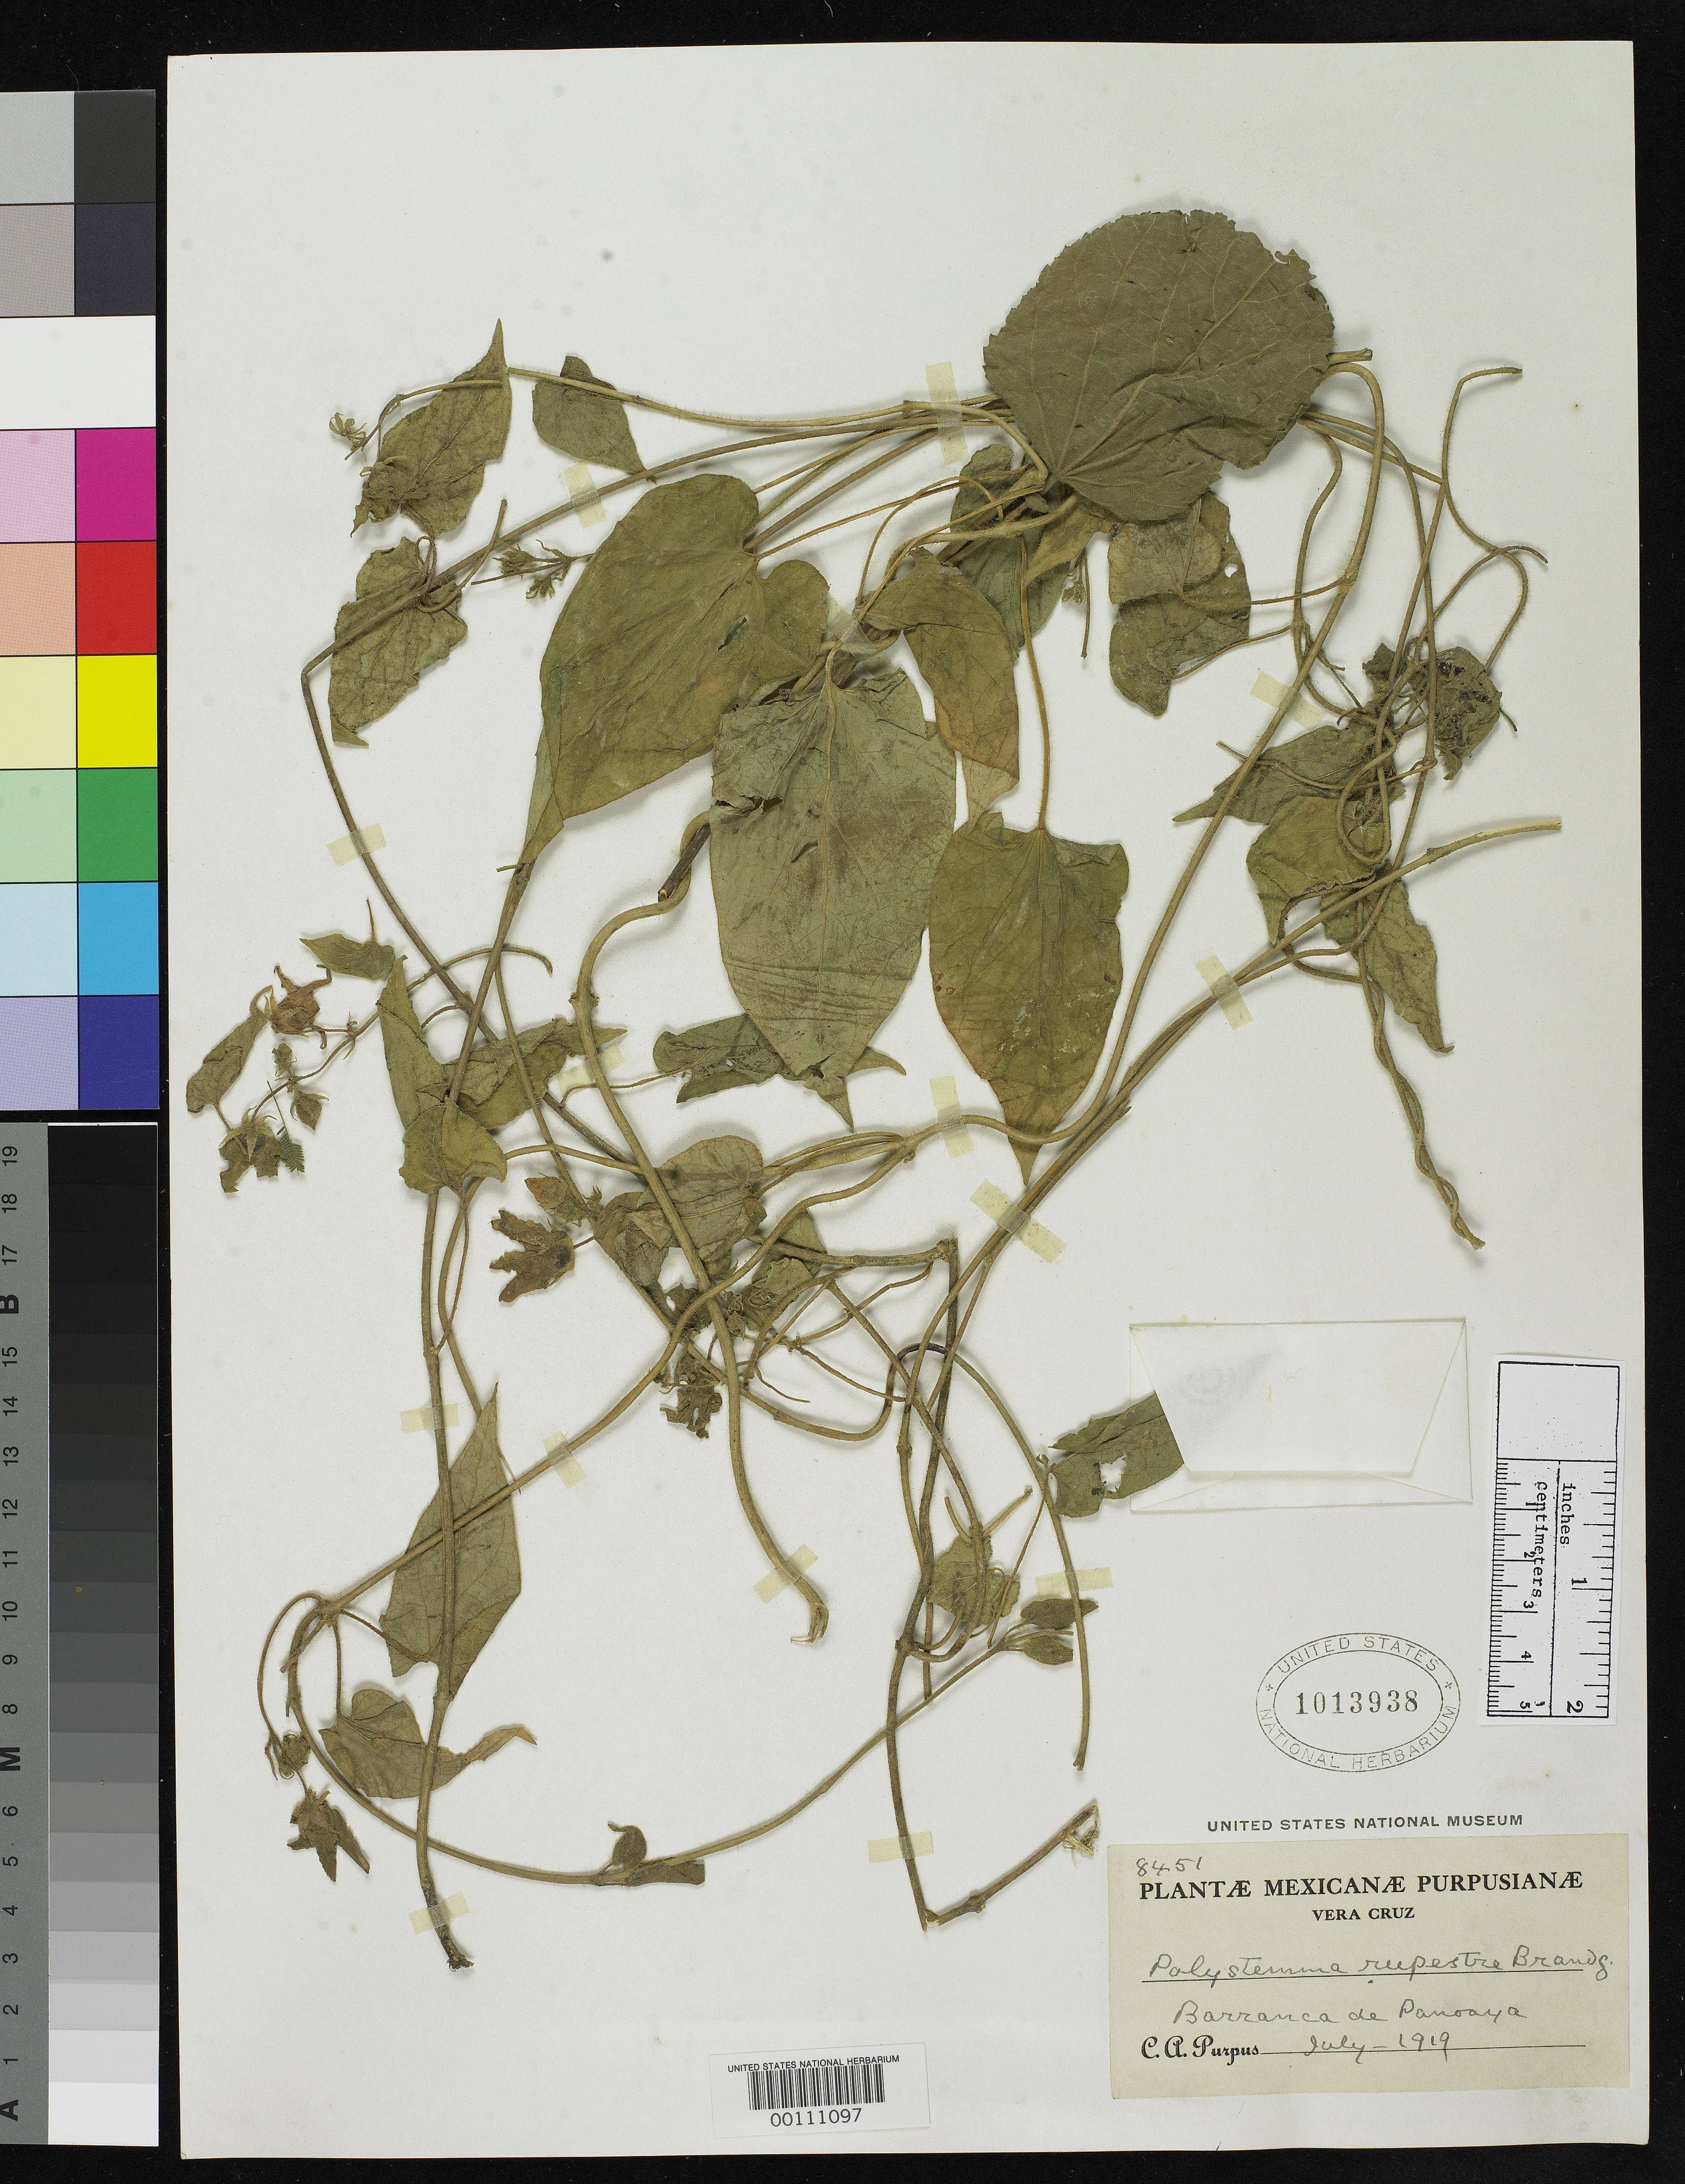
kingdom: Plantae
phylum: Tracheophyta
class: Magnoliopsida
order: Gentianales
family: Apocynaceae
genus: Polystemma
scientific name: Polystemma rupestre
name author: Brandegee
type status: Isotype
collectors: C. A. Purpus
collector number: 8451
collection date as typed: Jul 1919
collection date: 1919-07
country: Mexico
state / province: Veracruz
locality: Barranca de Panoaya.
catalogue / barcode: US 1013938